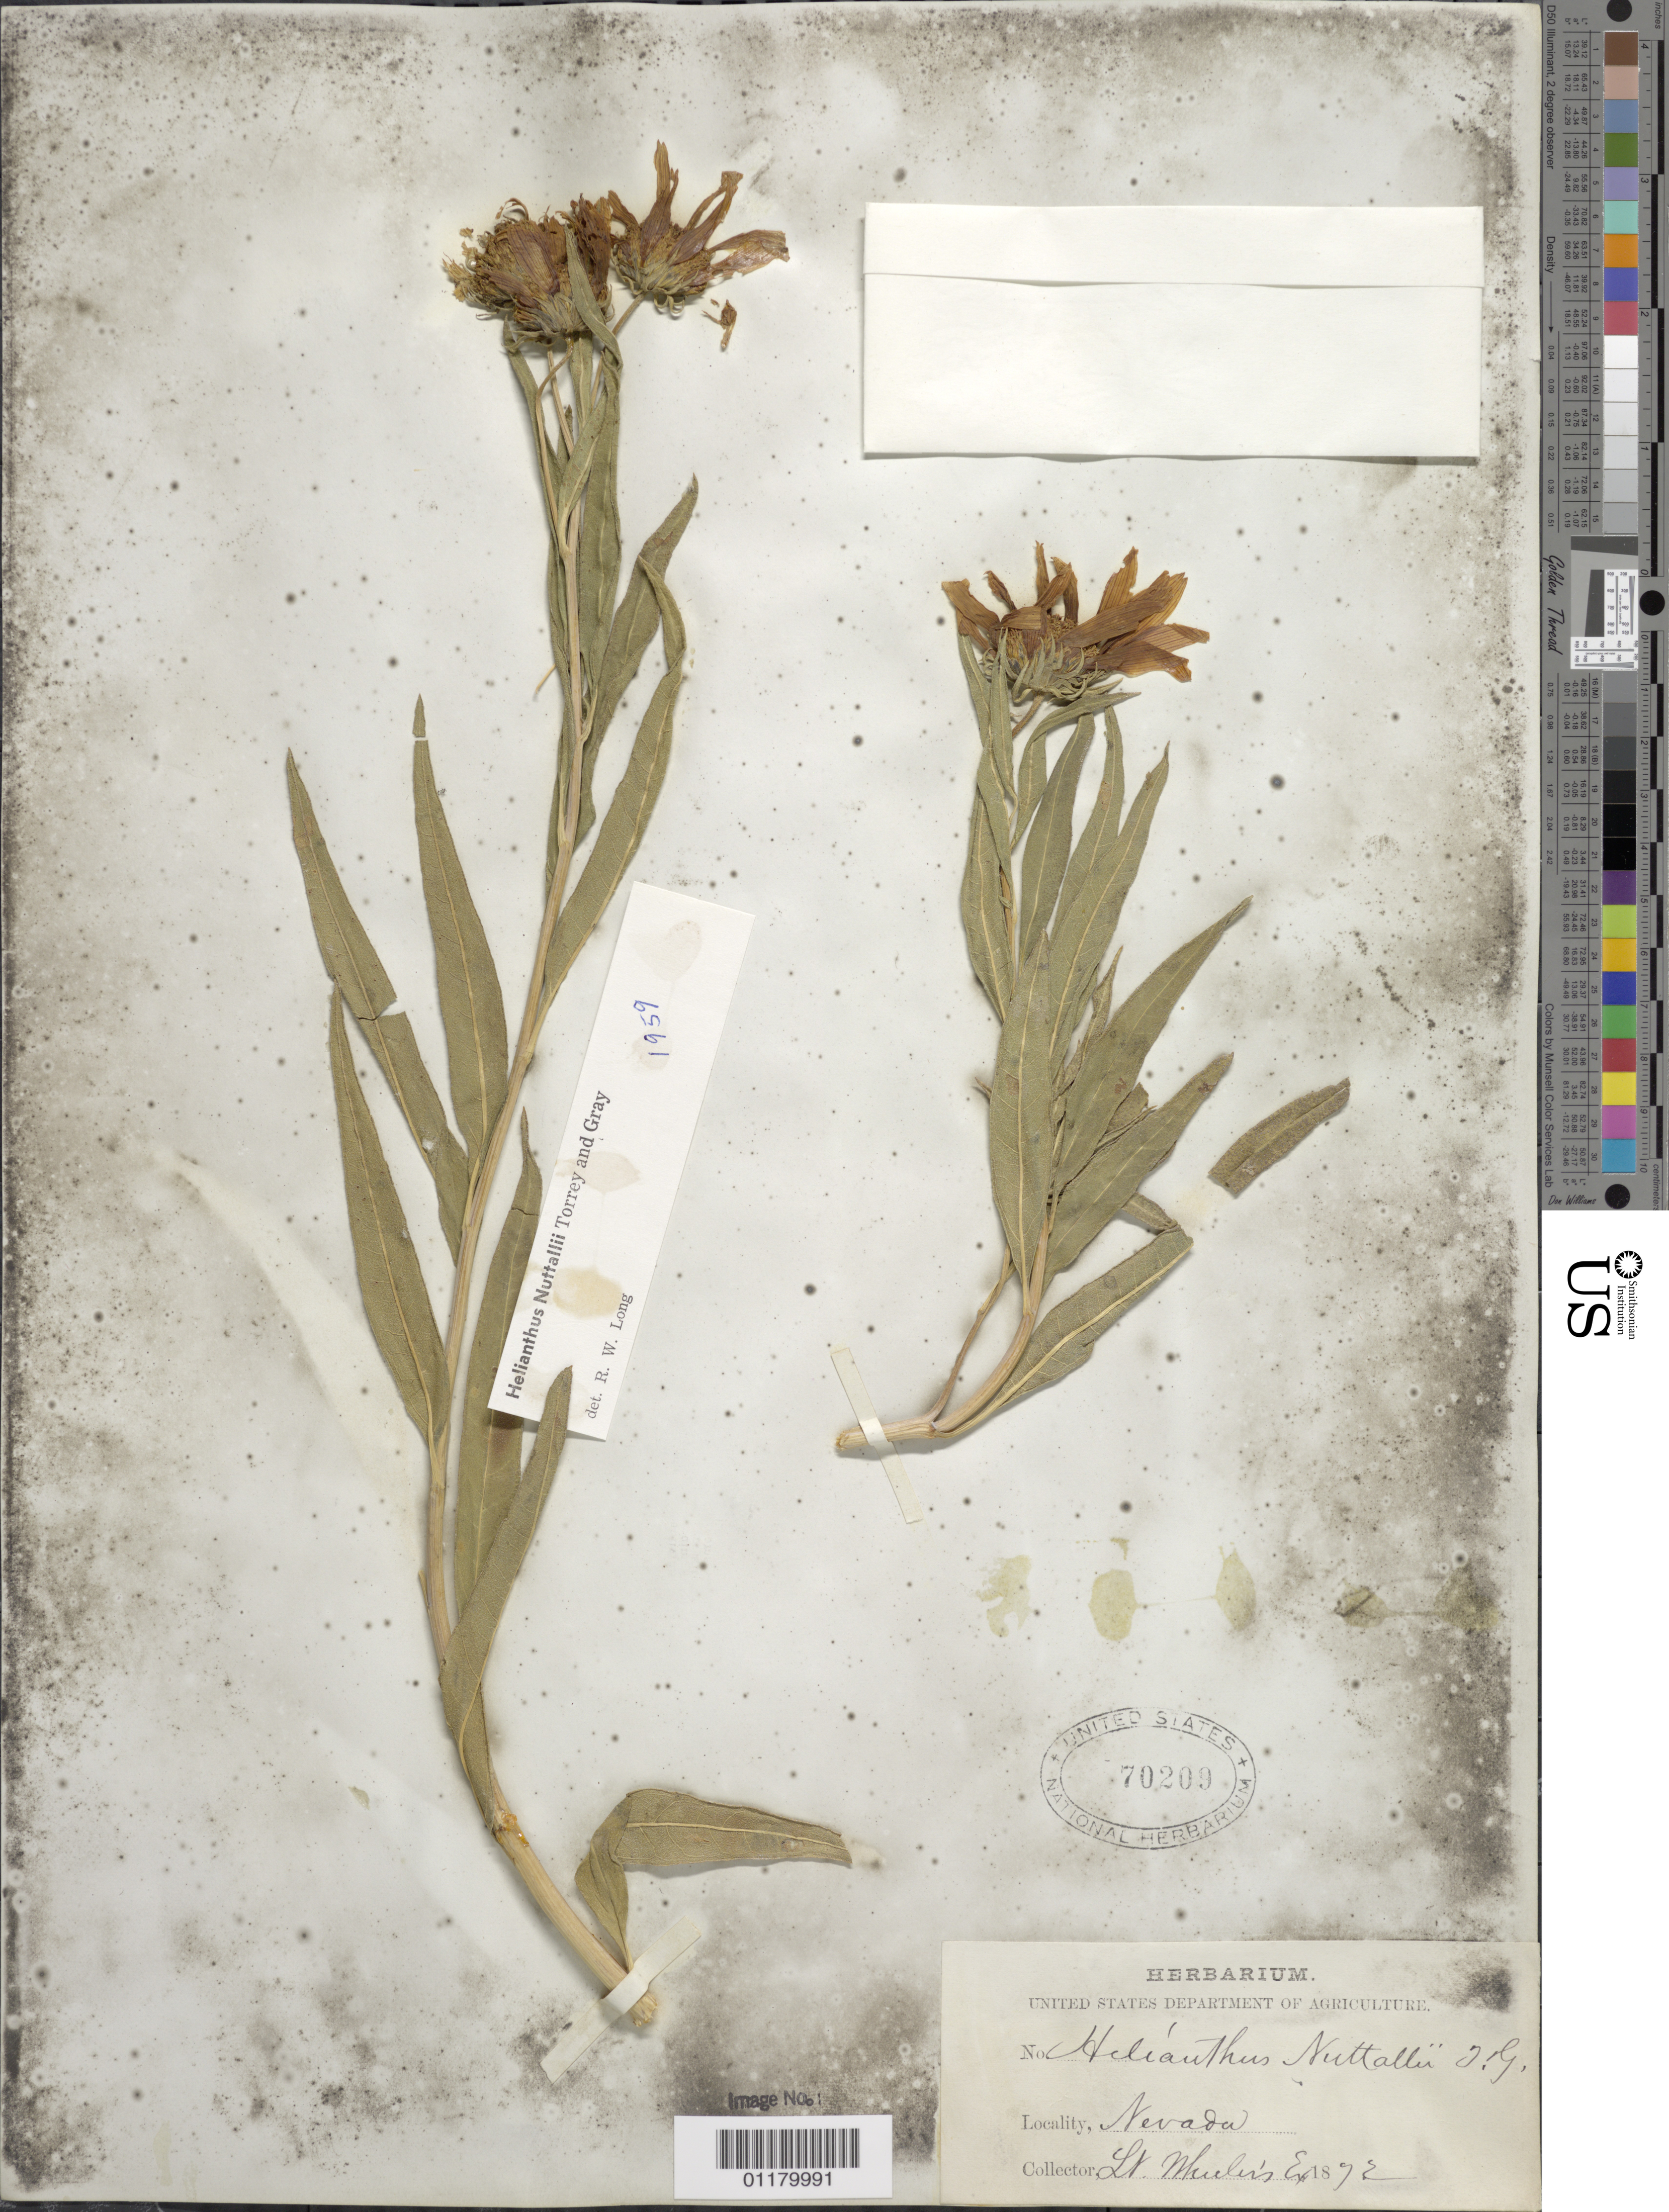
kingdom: Plantae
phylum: Tracheophyta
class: Magnoliopsida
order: Asterales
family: Asteraceae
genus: Helianthus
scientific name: Helianthus nuttallii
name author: Torr. & A. Gray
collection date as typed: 1872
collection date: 1872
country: United States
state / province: Nevada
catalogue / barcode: US 70209